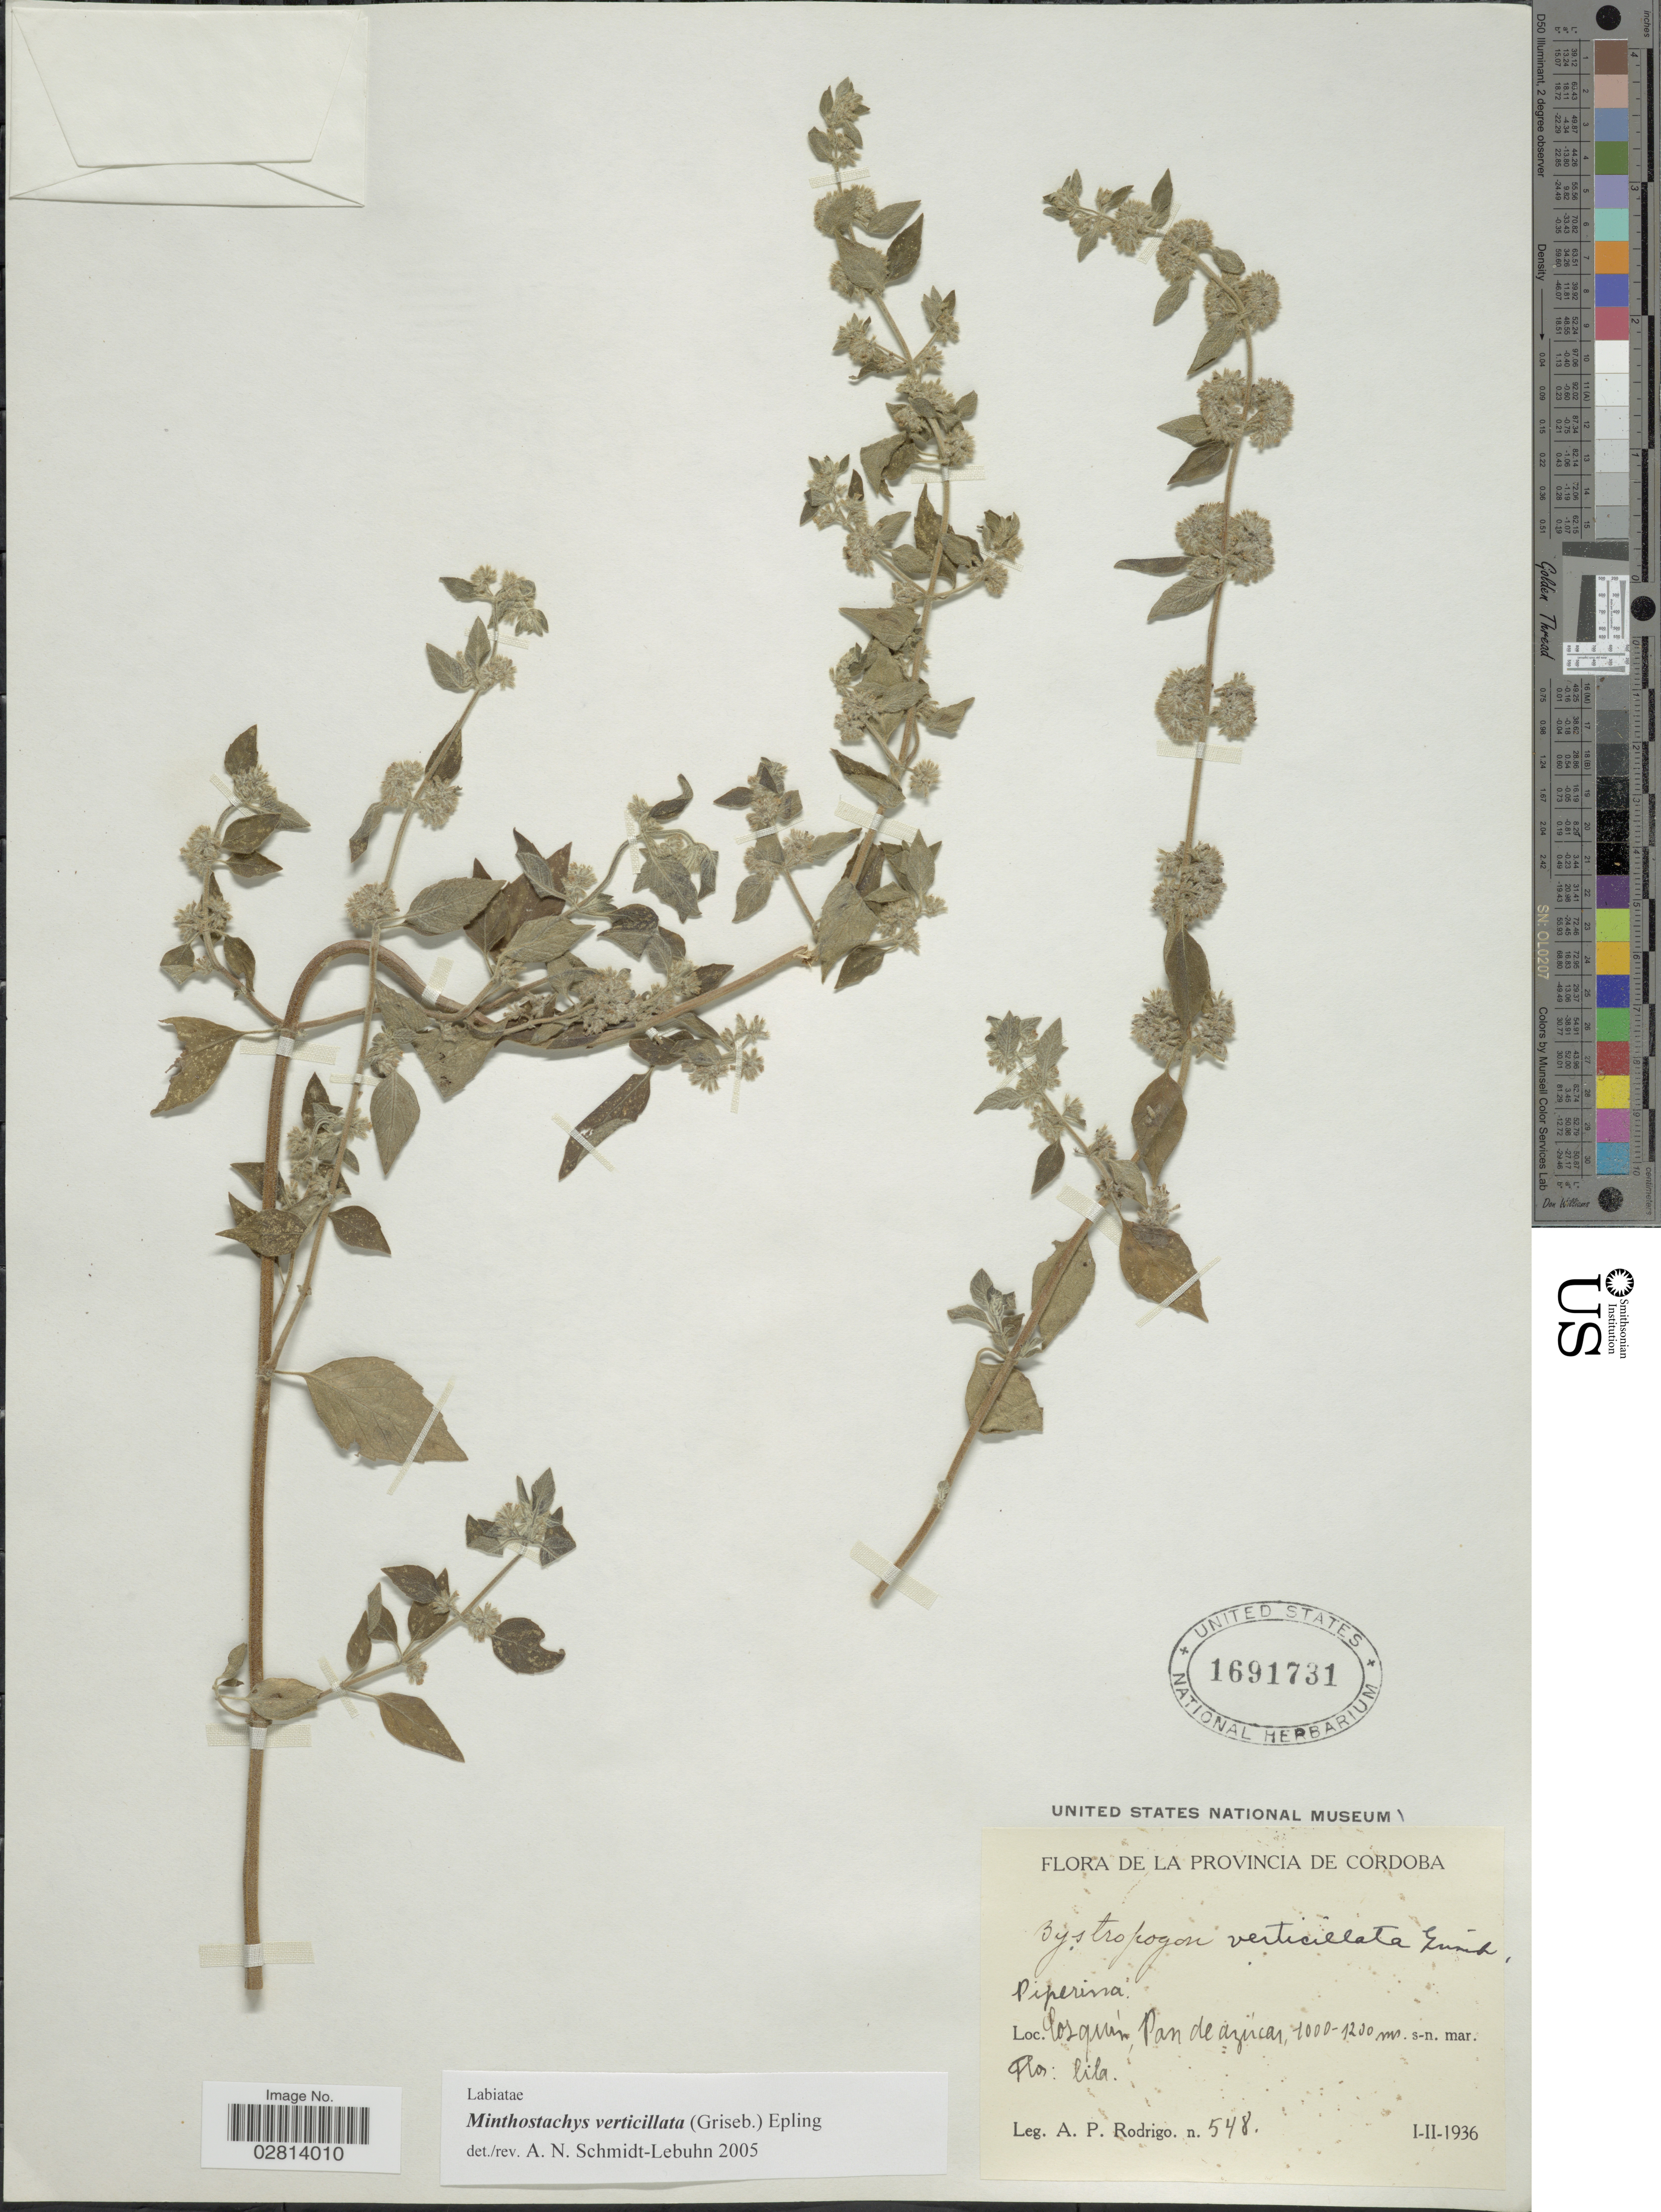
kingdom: Plantae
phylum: Tracheophyta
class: Magnoliopsida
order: Lamiales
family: Lamiaceae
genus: Minthostachys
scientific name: Minthostachys verticillata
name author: (Griseb.) Epling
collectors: A. Rodrigo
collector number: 548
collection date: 1936-02-01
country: Argentina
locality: De La Provincia De Cordoba, bosque, Pan de azuca.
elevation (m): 1000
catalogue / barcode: US 1691731